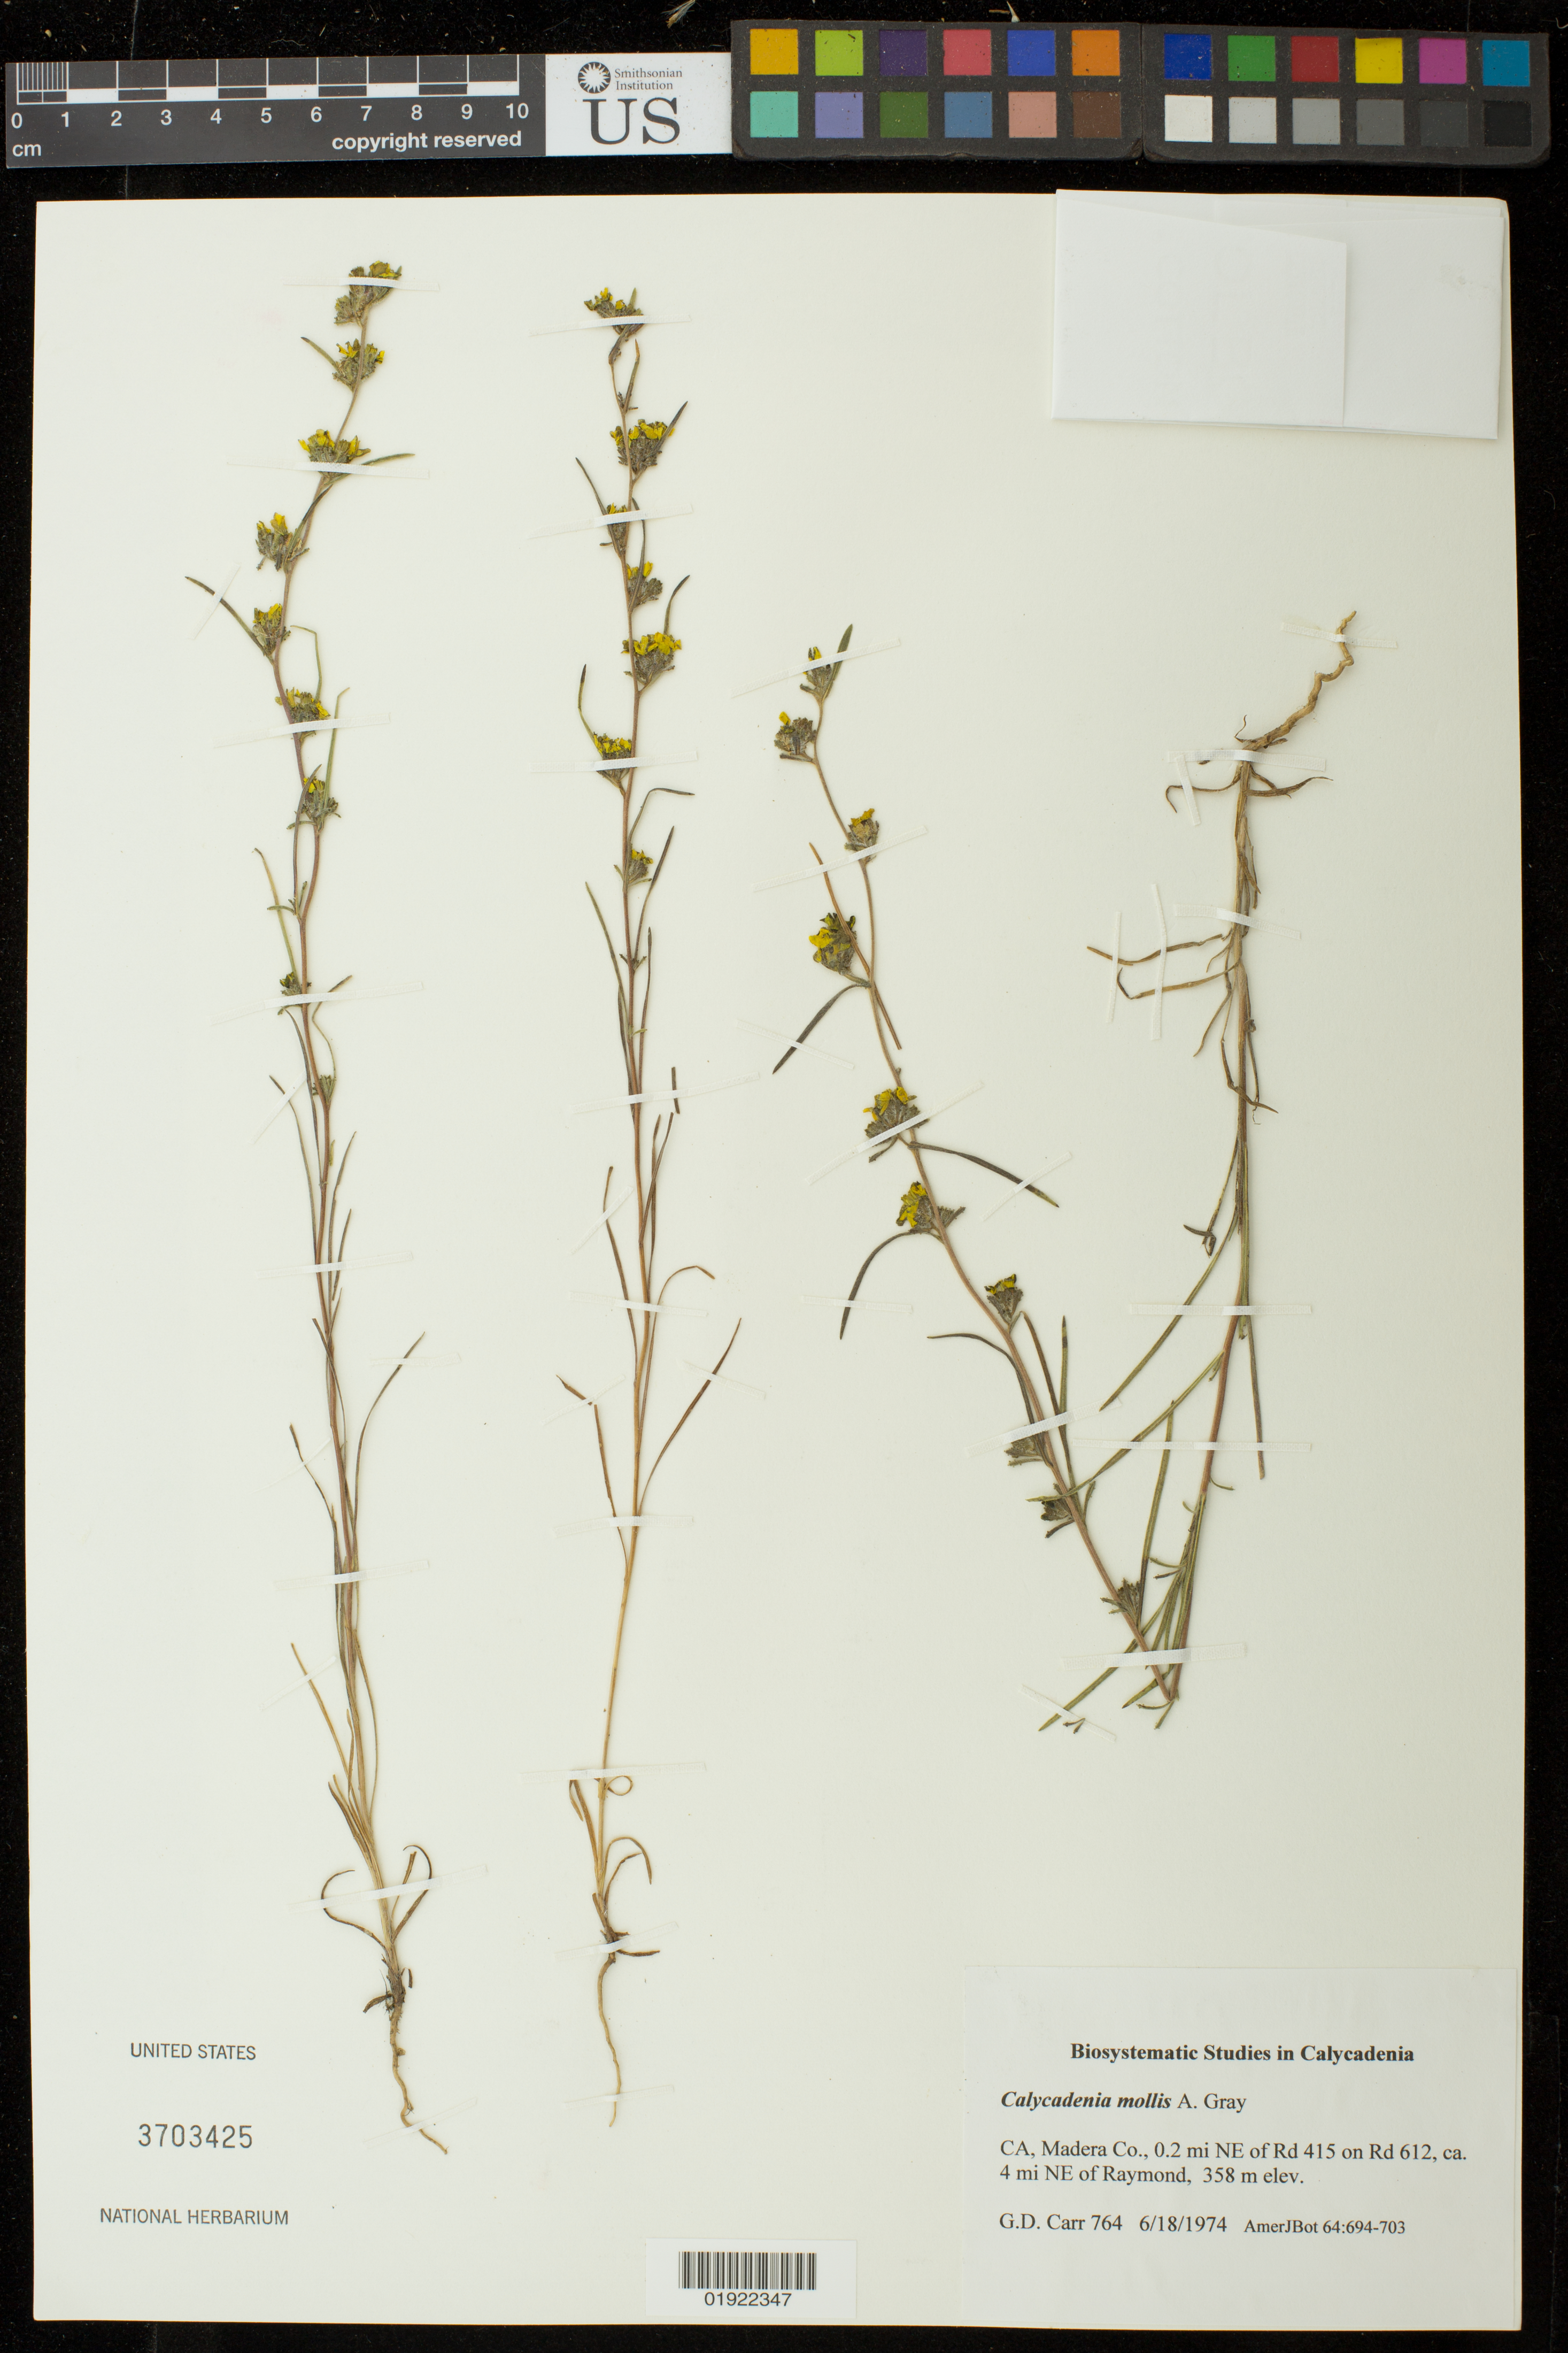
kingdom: Plantae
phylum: Tracheophyta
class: Magnoliopsida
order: Asterales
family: Asteraceae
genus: Calycadenia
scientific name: Calycadenia mollis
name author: A. Gray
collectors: G. Carr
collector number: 764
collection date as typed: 6/18/1974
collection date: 1974-06-18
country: United States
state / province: California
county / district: Madera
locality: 0.2 mi NE of Rd 415 on Rd. 612, ca. 4 mi NE of Raymond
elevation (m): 358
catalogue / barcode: US 3703425